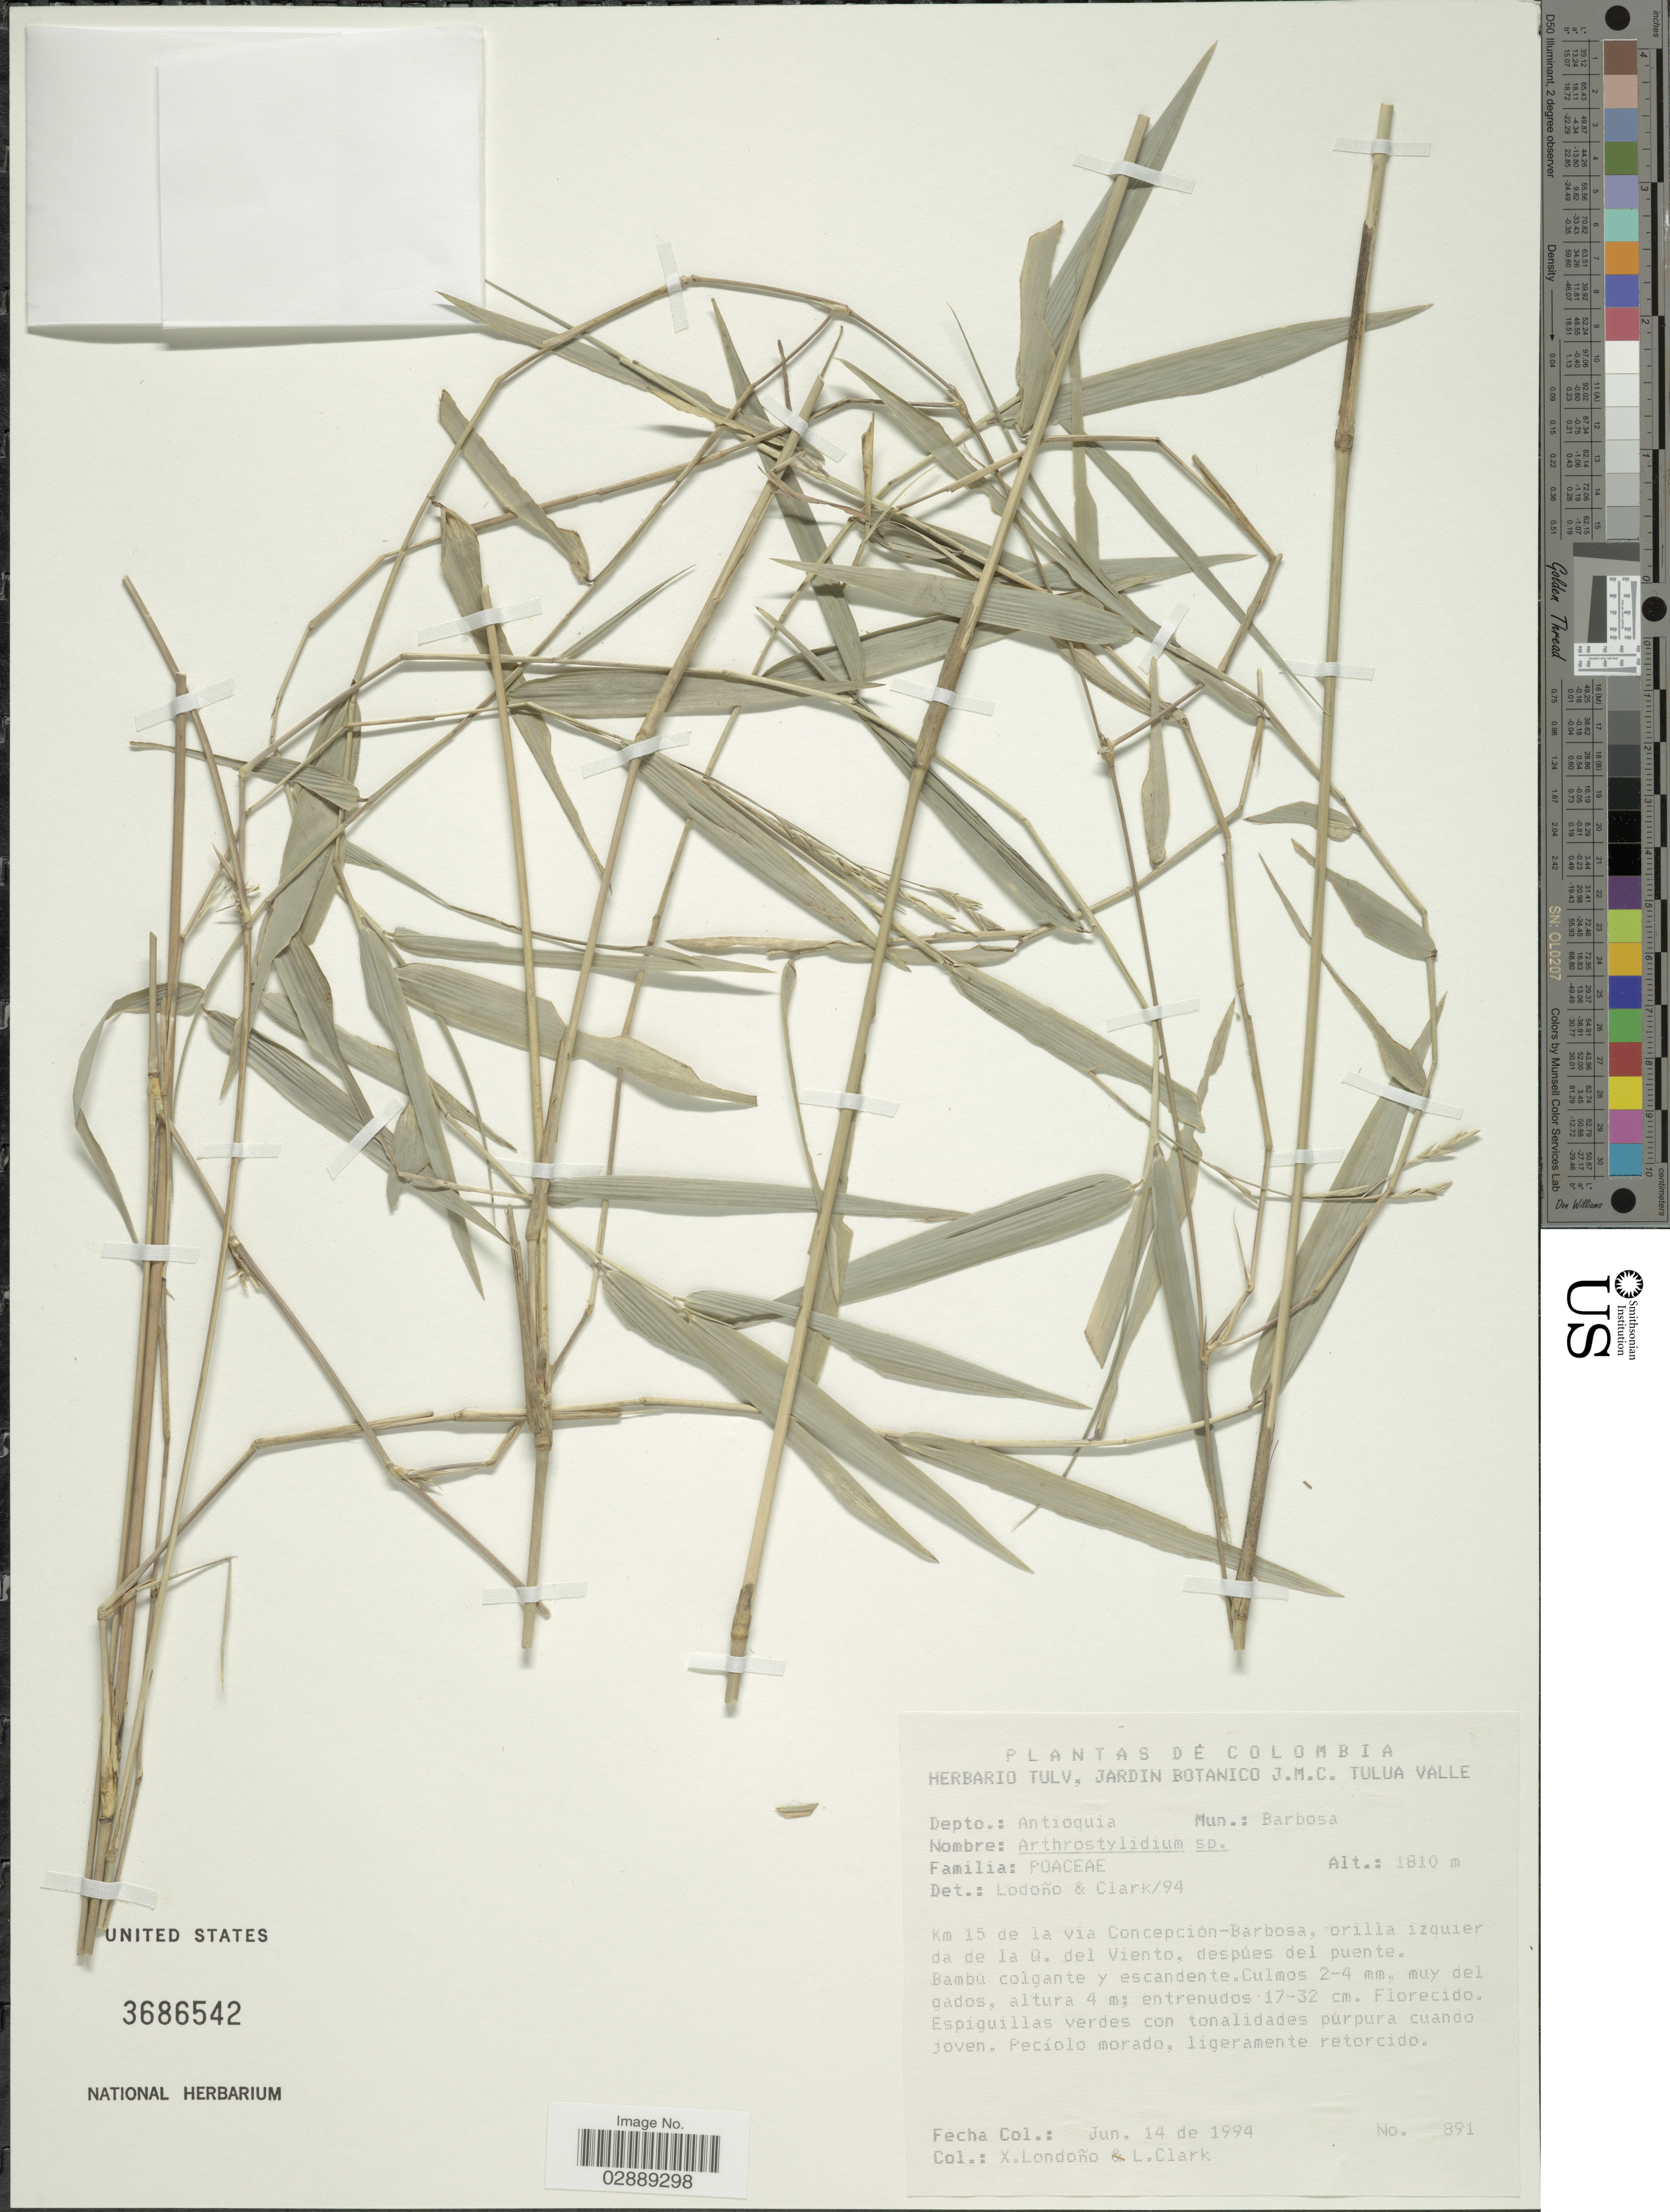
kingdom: Plantae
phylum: Tracheophyta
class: Liliopsida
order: Poales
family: Poaceae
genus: Arthrostylidium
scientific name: Arthrostylidium sp.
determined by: Londoño, X.; Clark, L. G.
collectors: X. Londoño & L. G. Clark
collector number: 891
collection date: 1994-06-14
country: Colombia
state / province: Antioquia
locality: Mun.: Barbosa. Km 15 de la via Concepcion-Barbosa, orilla izquierda de la Q. del Viento, despues del puente.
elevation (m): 1810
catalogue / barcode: US 3686542